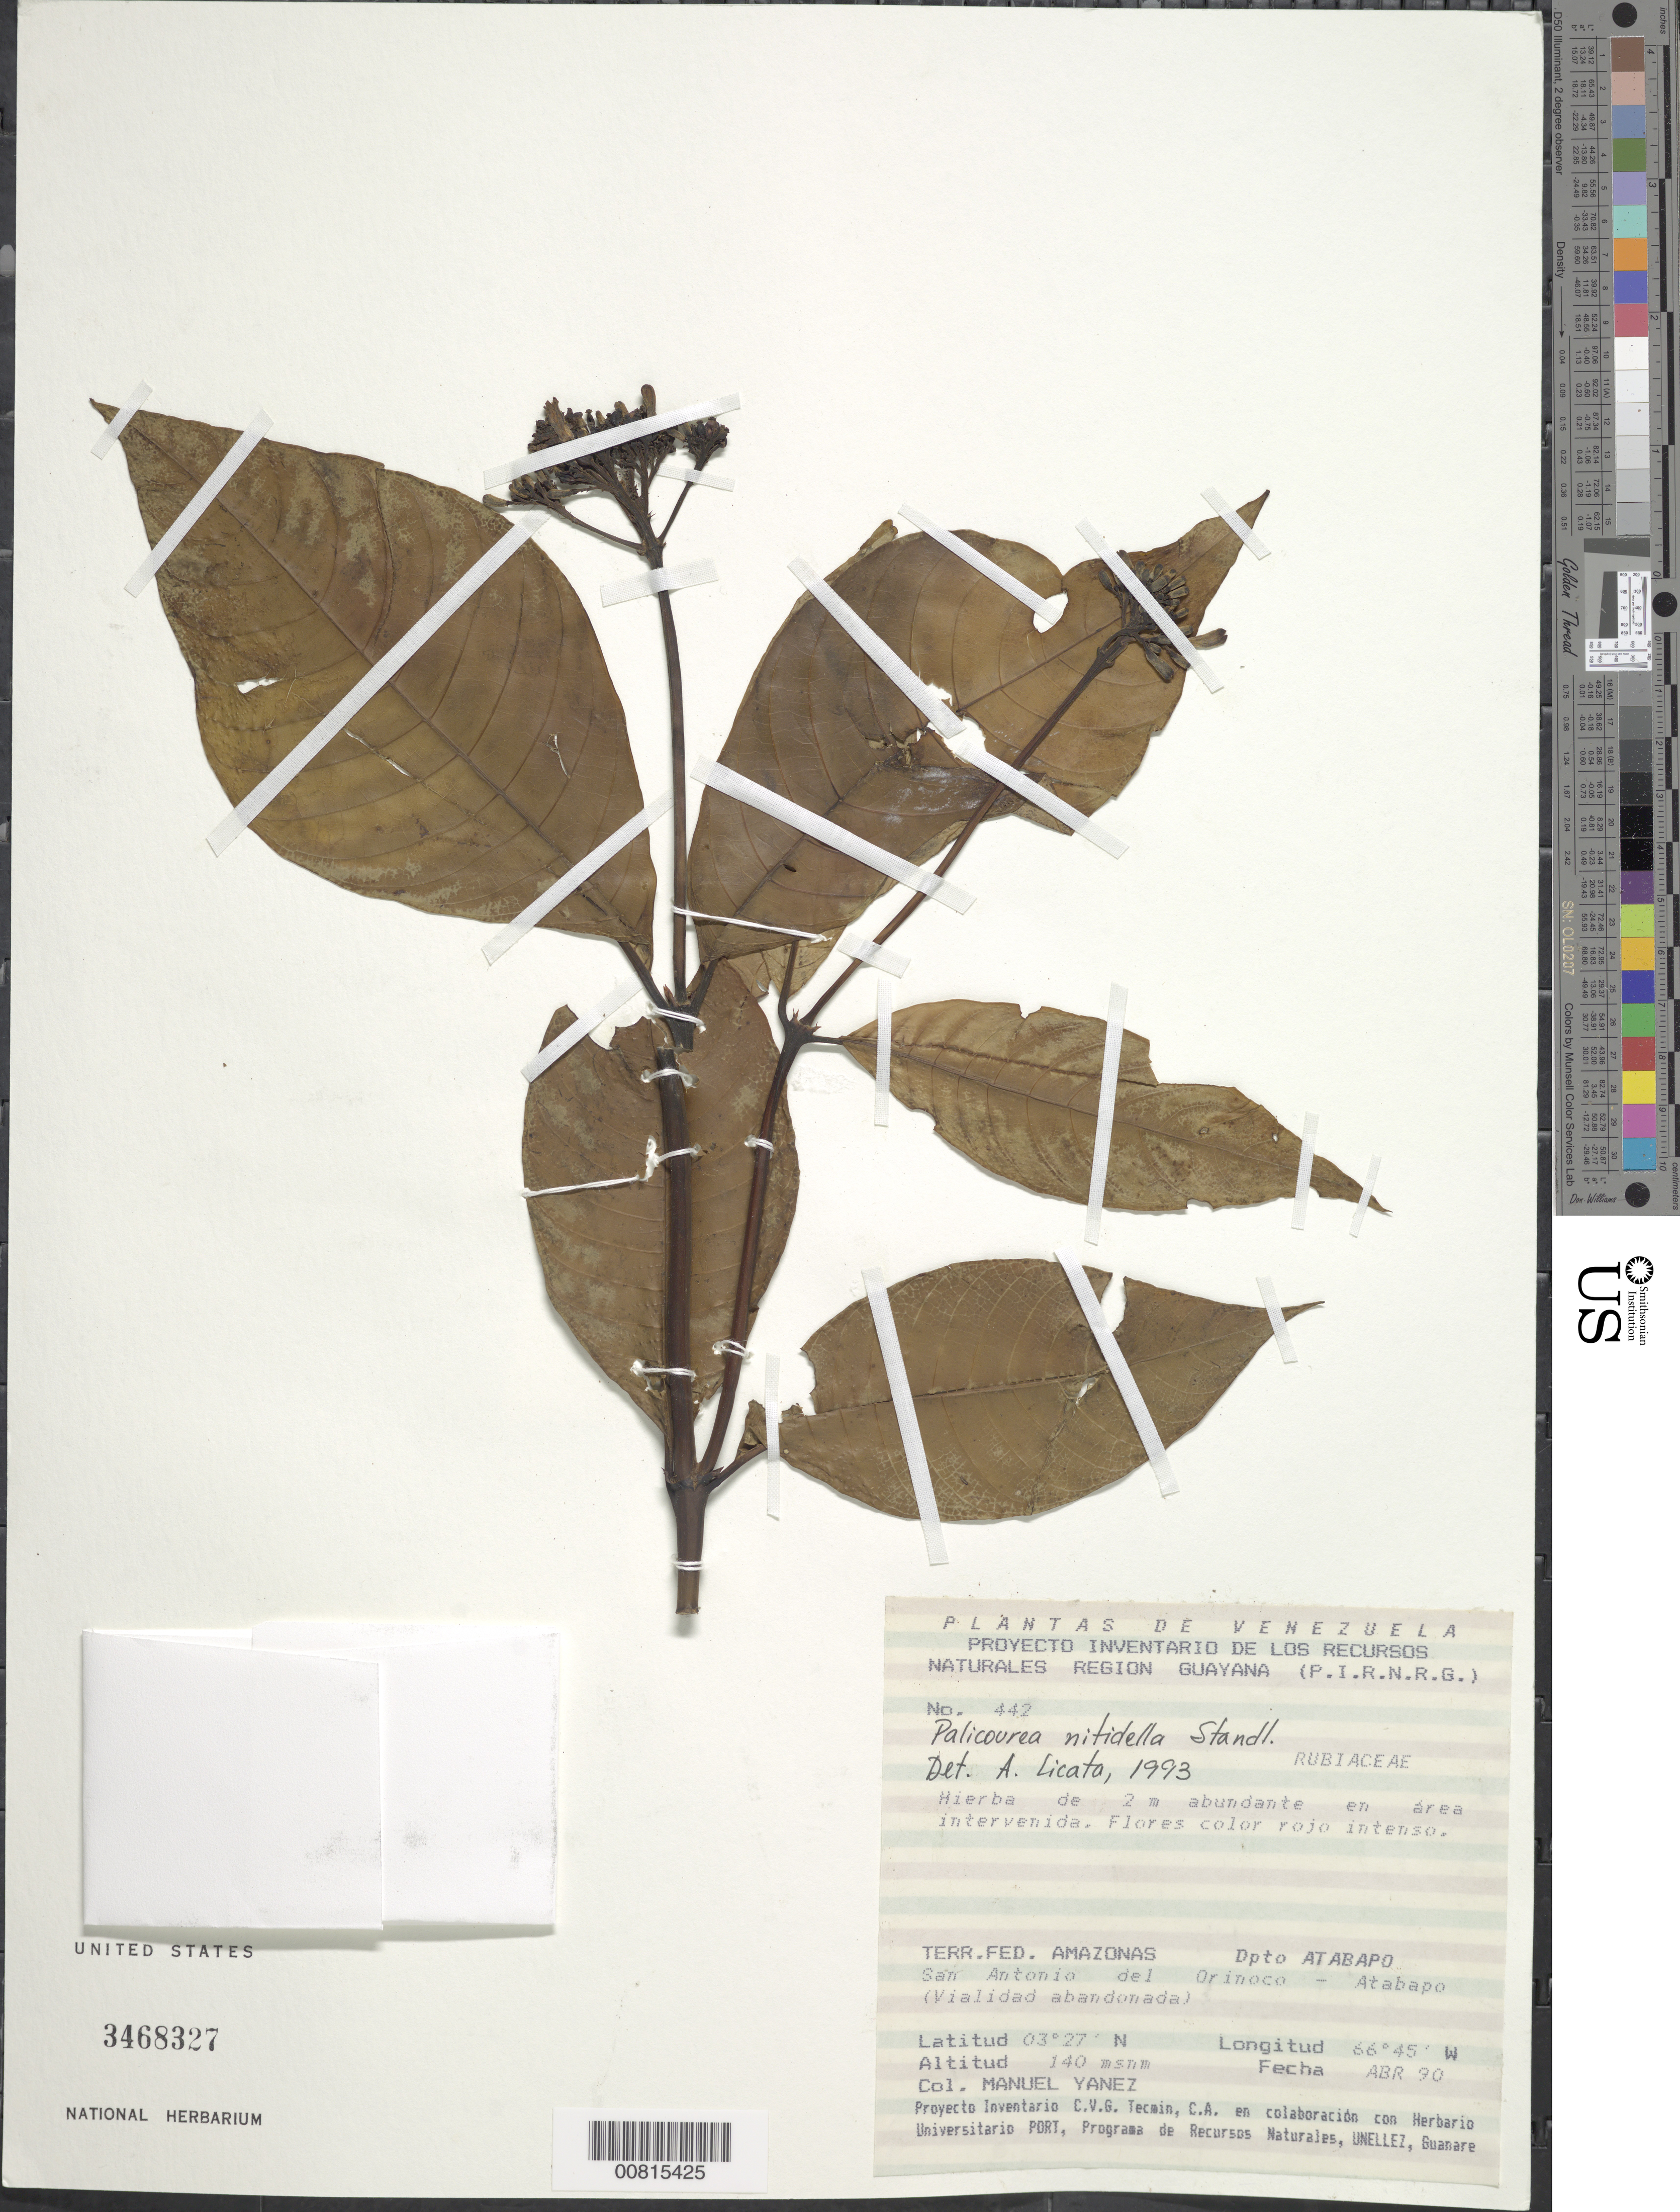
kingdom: Plantae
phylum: Tracheophyta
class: Magnoliopsida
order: Gentianales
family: Rubiaceae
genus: Palicourea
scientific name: Palicourea nitidella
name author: (Müll. Arg.) Standl.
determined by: Licata, A., (PORT), Univ. Nac. Exp. de los Llanos Ezequiel Zamora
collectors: M. Yanez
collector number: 442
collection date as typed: Apr-90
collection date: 1990-04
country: Venezuela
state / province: Amazonas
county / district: Atabapo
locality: San Antonio del Orinoco (Vialidad abandonada)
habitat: Area intervenida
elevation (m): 140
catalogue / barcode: US 3468327